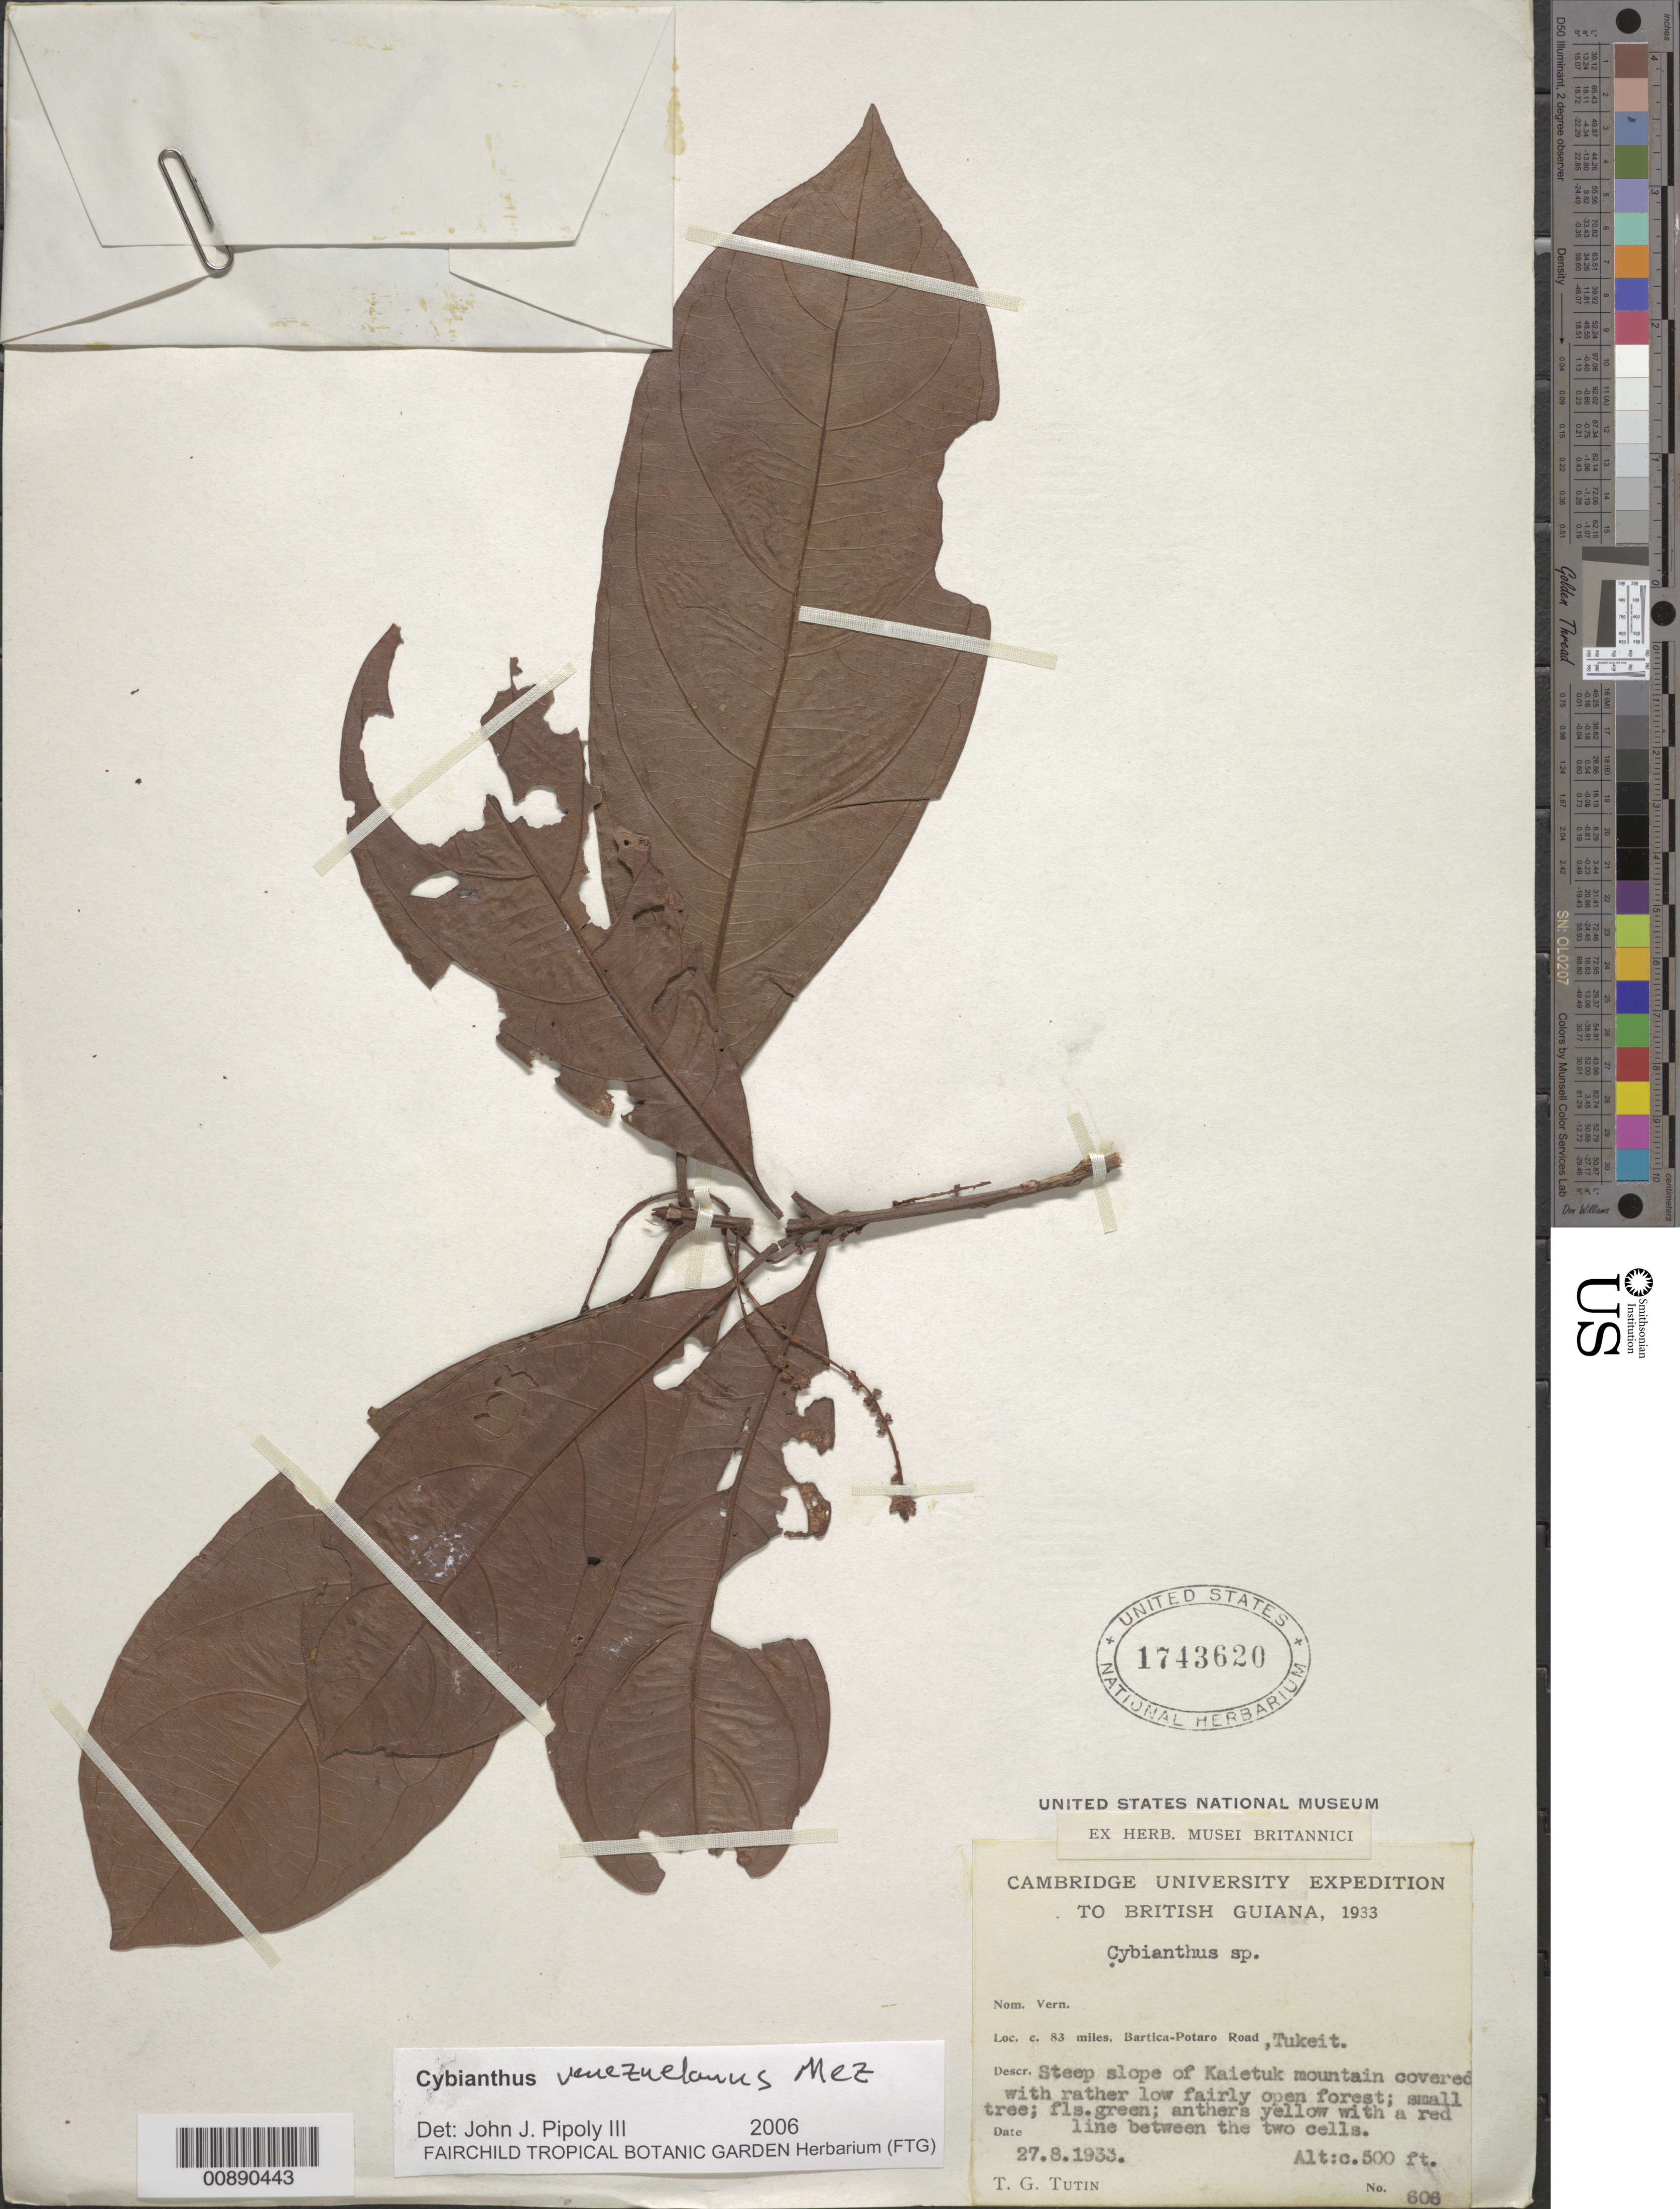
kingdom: Plantae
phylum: Tracheophyta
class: Magnoliopsida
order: Ericales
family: Primulaceae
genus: Cybianthus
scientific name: Cybianthus venezuelanus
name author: Mez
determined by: Pipoly, J. J., III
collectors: T. G. Tutin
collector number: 606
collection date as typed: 27-Aug-33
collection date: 1933-08-27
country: Guyana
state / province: Potaro-Siparuni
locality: Bartica-Potaro road, mile 83; Tukeit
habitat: Steep slope of Kaietuk mountain covered with rather low fairly open forest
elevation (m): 152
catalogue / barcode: US 1743620